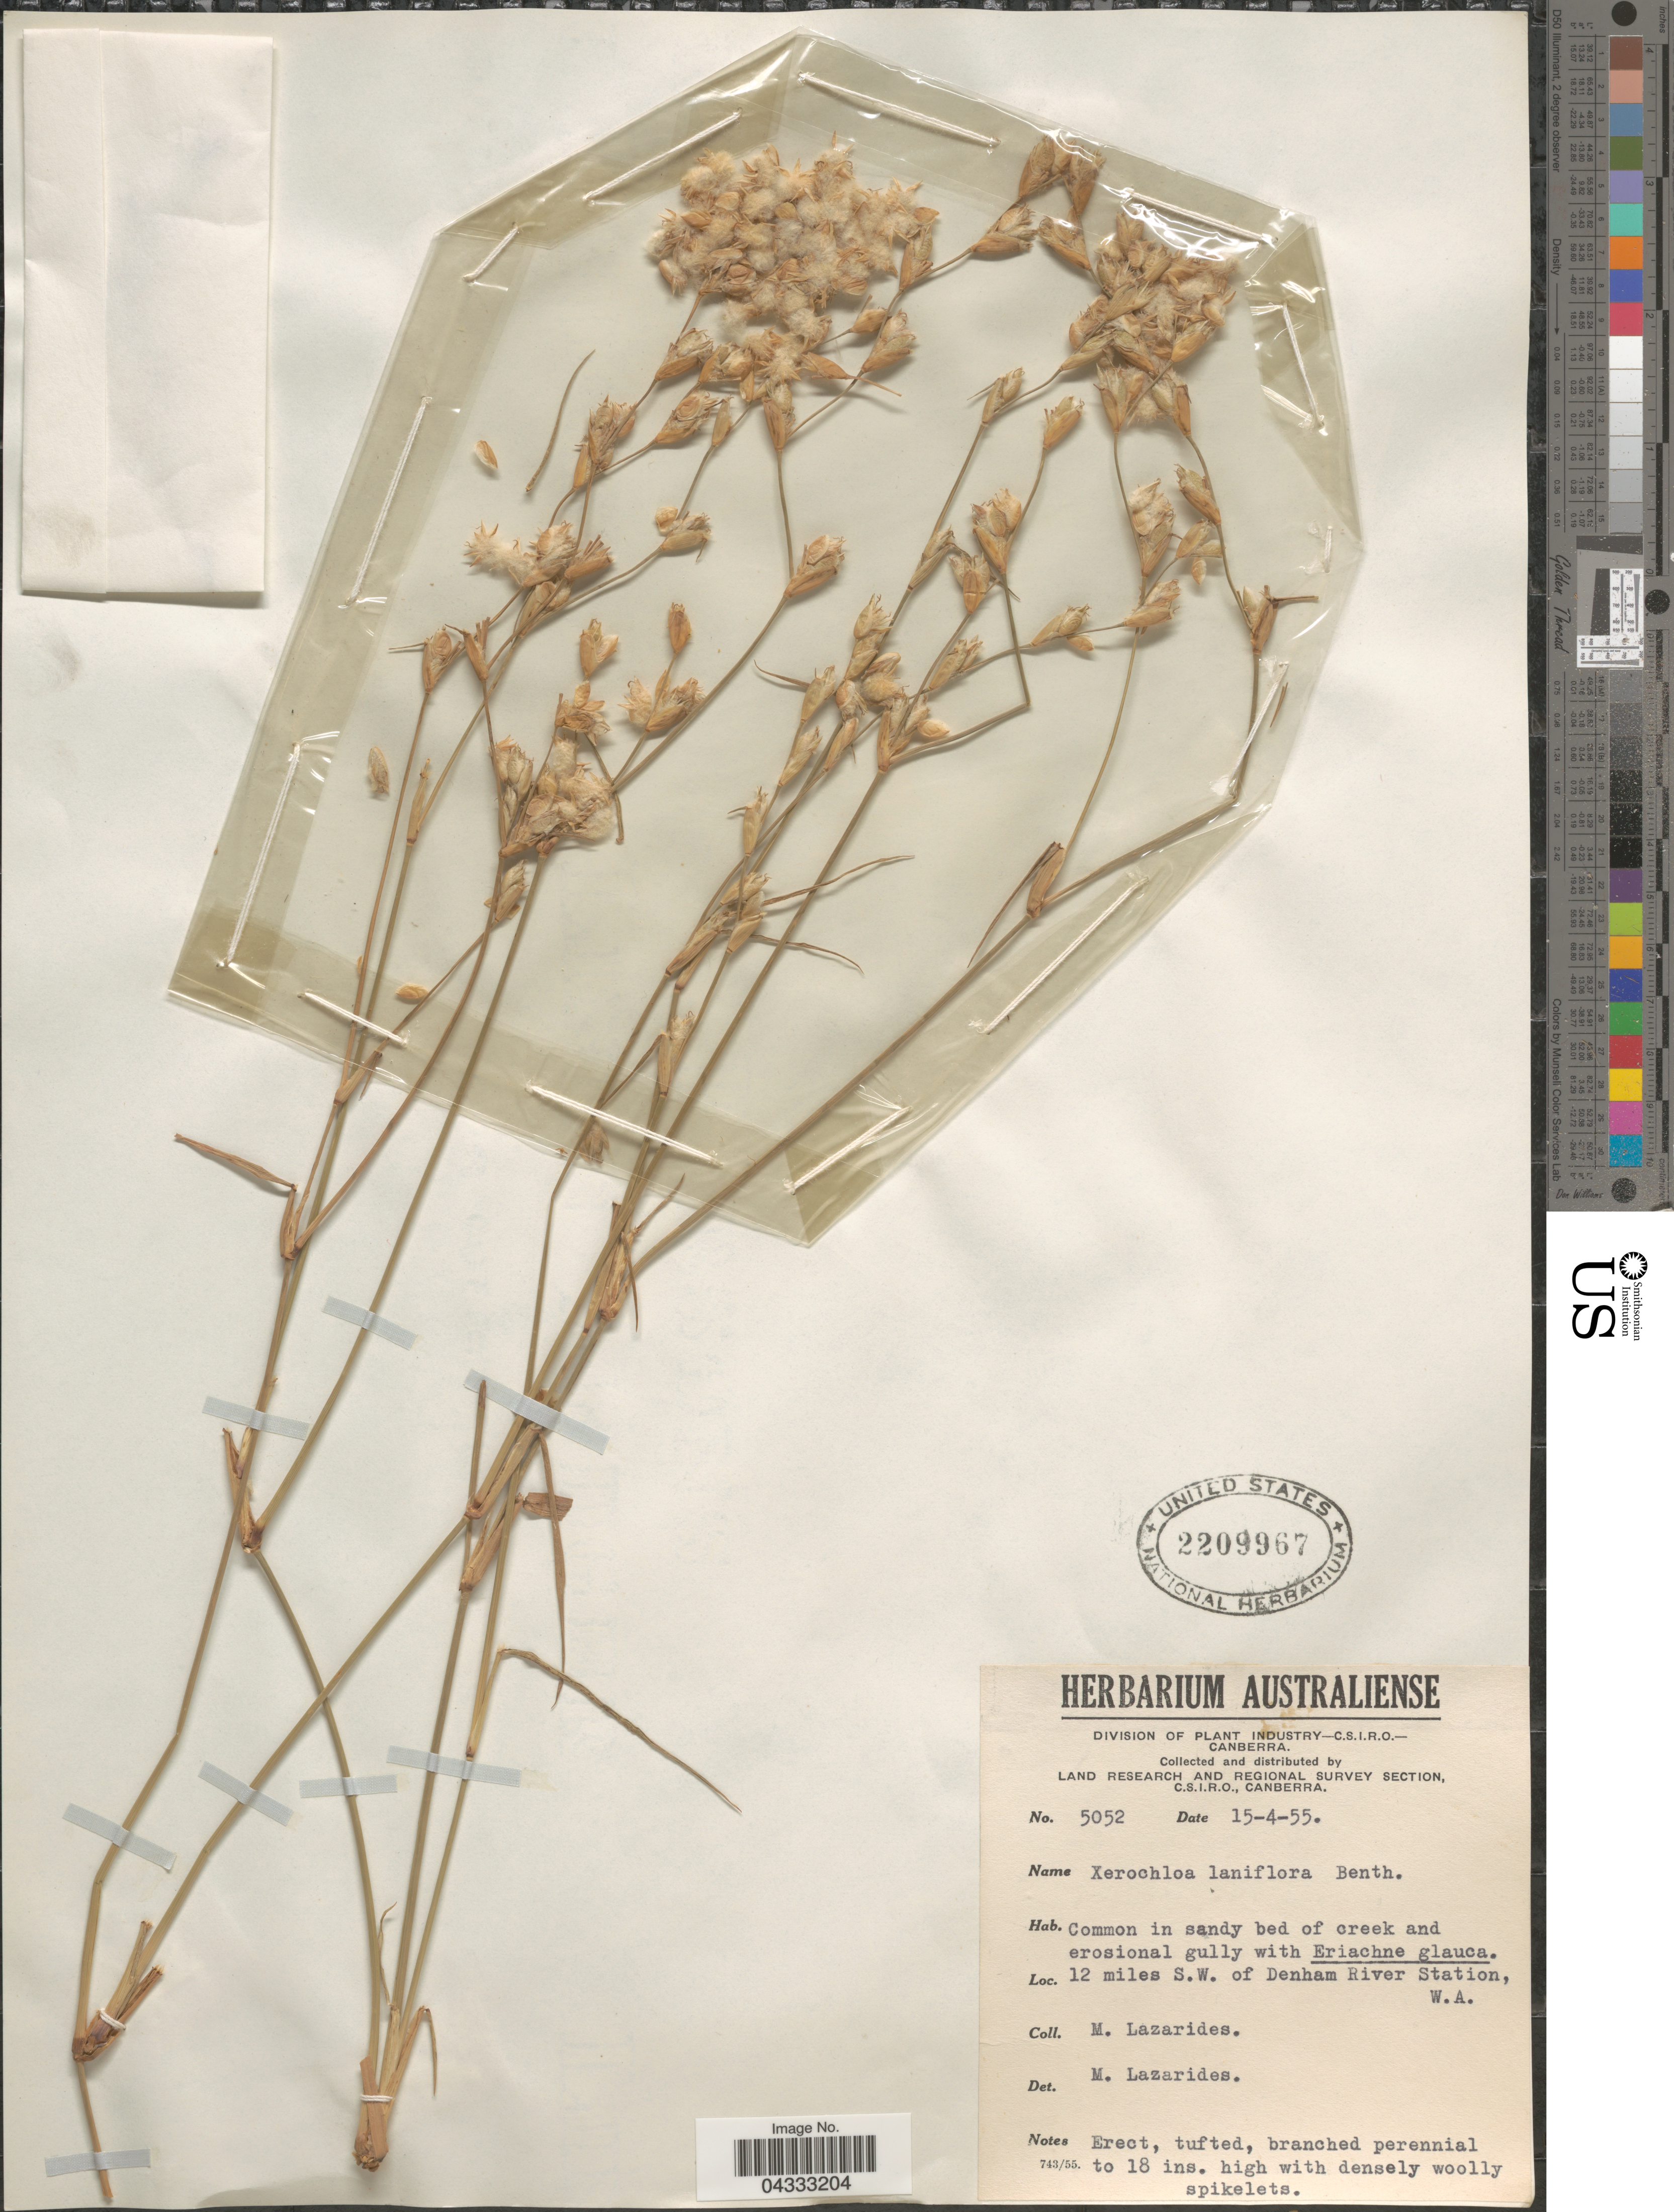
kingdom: Plantae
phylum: Tracheophyta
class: Liliopsida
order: Poales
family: Poaceae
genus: Xerochloa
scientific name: Xerochloa laniflora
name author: Benth.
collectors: M. Lazarides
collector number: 5052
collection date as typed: Transcribed d/m/y: 15/4/55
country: Australia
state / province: Western Australia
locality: Land Research and Regional Survey Section. 12 miles S.W. of Denham River Station.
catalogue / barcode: US 2209967